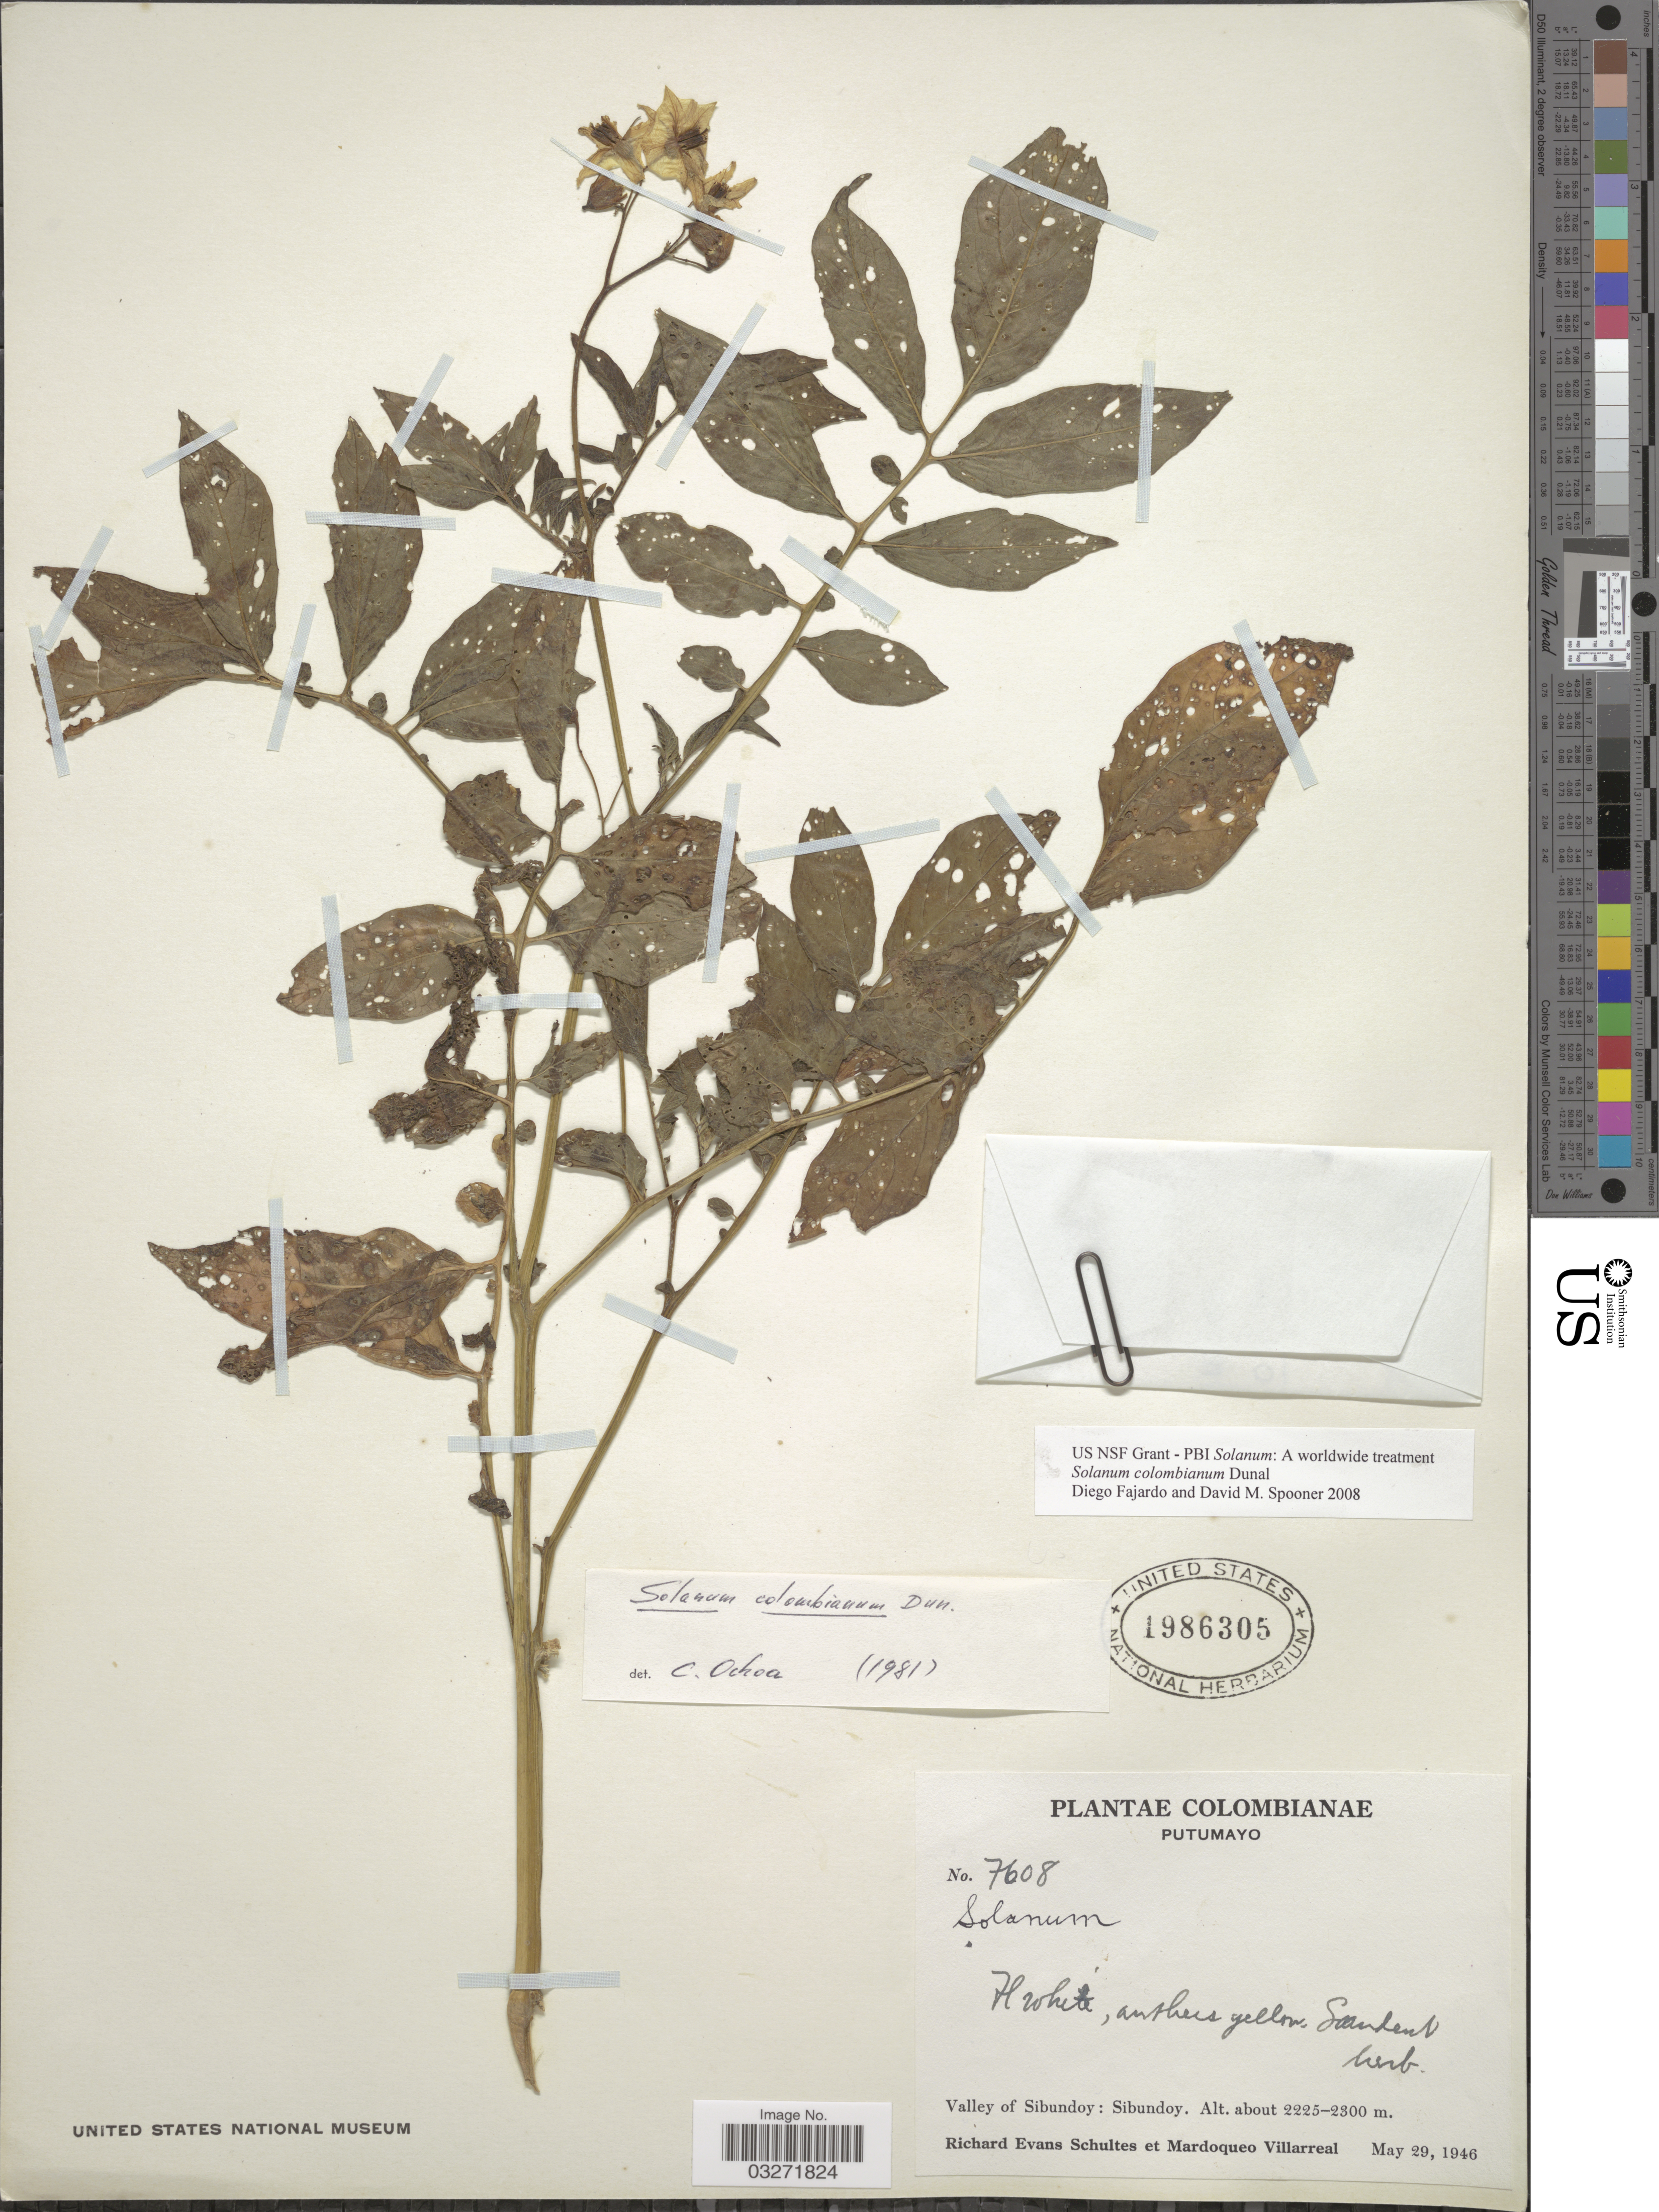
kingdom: Plantae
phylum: Tracheophyta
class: Magnoliopsida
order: Solanales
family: Solanaceae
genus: Solanum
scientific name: Solanum colombianum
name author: Dunal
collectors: R. E. Schultes & M. Villarreal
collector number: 7608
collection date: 1946-05-29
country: Colombia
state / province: Putumayo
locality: Valley of Sibundoy: Sibundoy.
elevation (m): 2225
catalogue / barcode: US 1986305